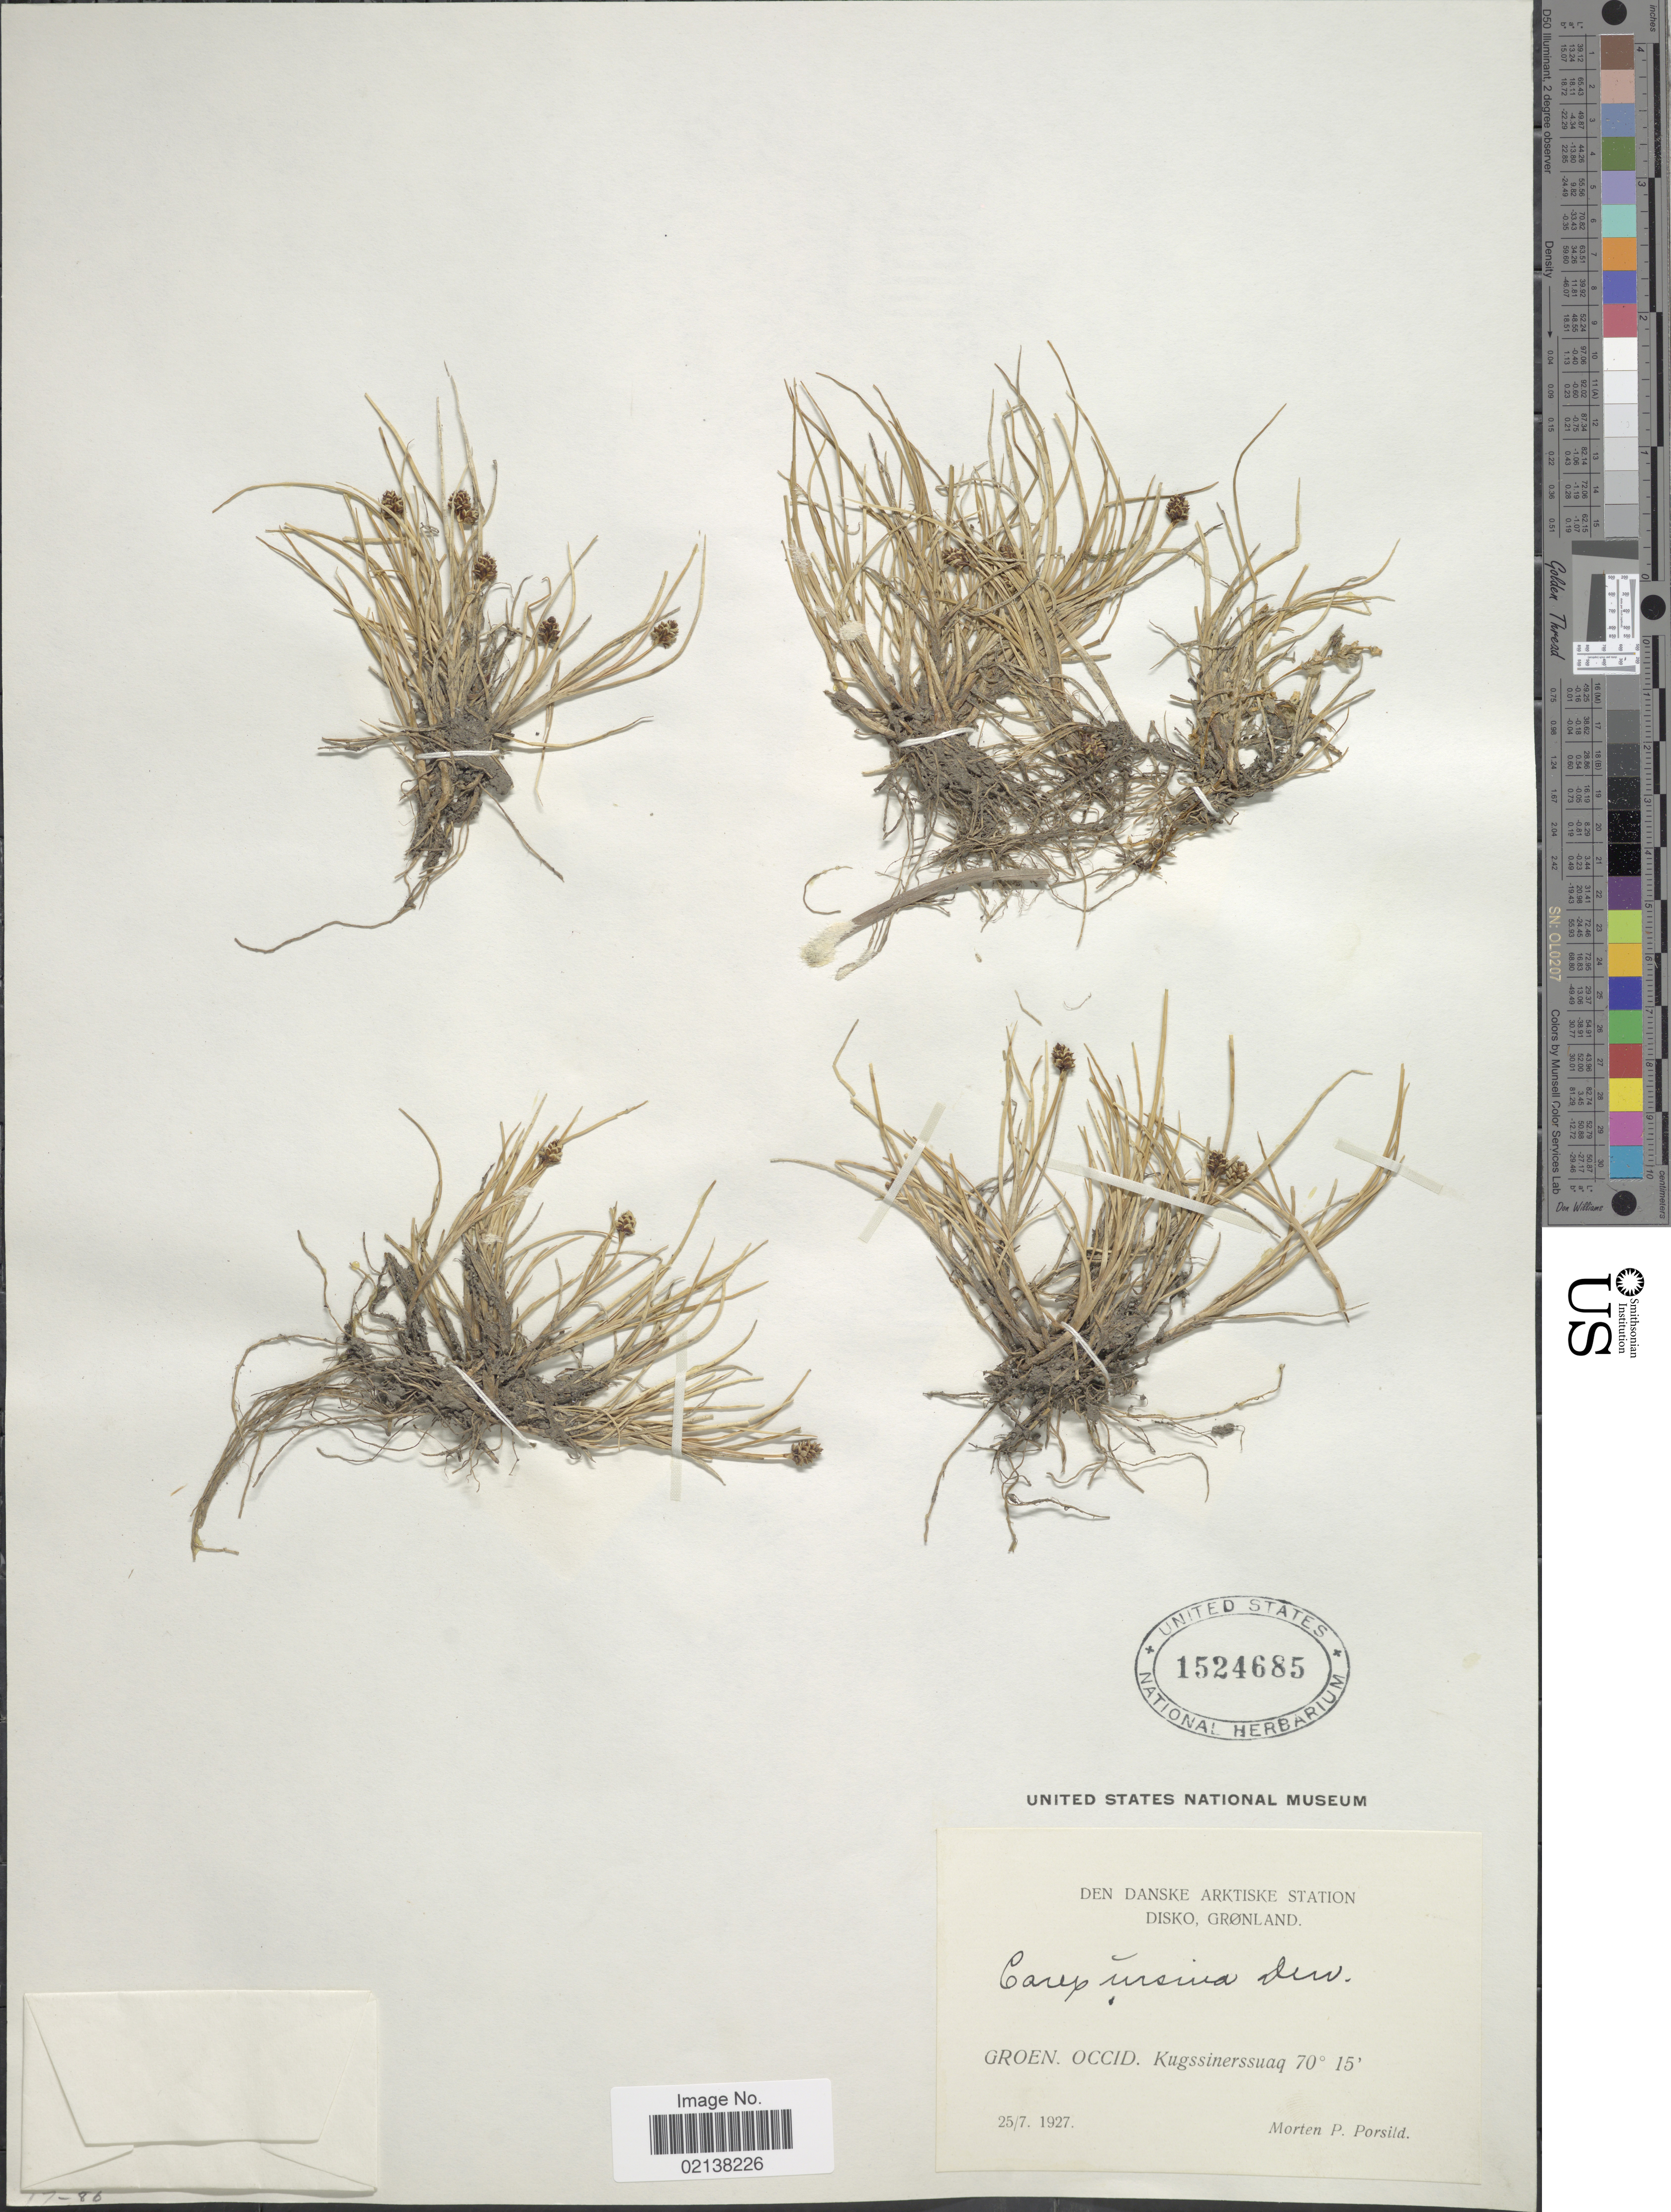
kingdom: Plantae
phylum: Tracheophyta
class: Liliopsida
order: Poales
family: Cyperaceae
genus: Carex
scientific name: Carex ursina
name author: Dewey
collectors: M. P. Porsild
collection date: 1927-07-25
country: Greenland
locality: Den Danske Arktiske Station Disko, Gronland. Groen, Occid. Kugssinerssuaq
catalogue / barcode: US 1524685